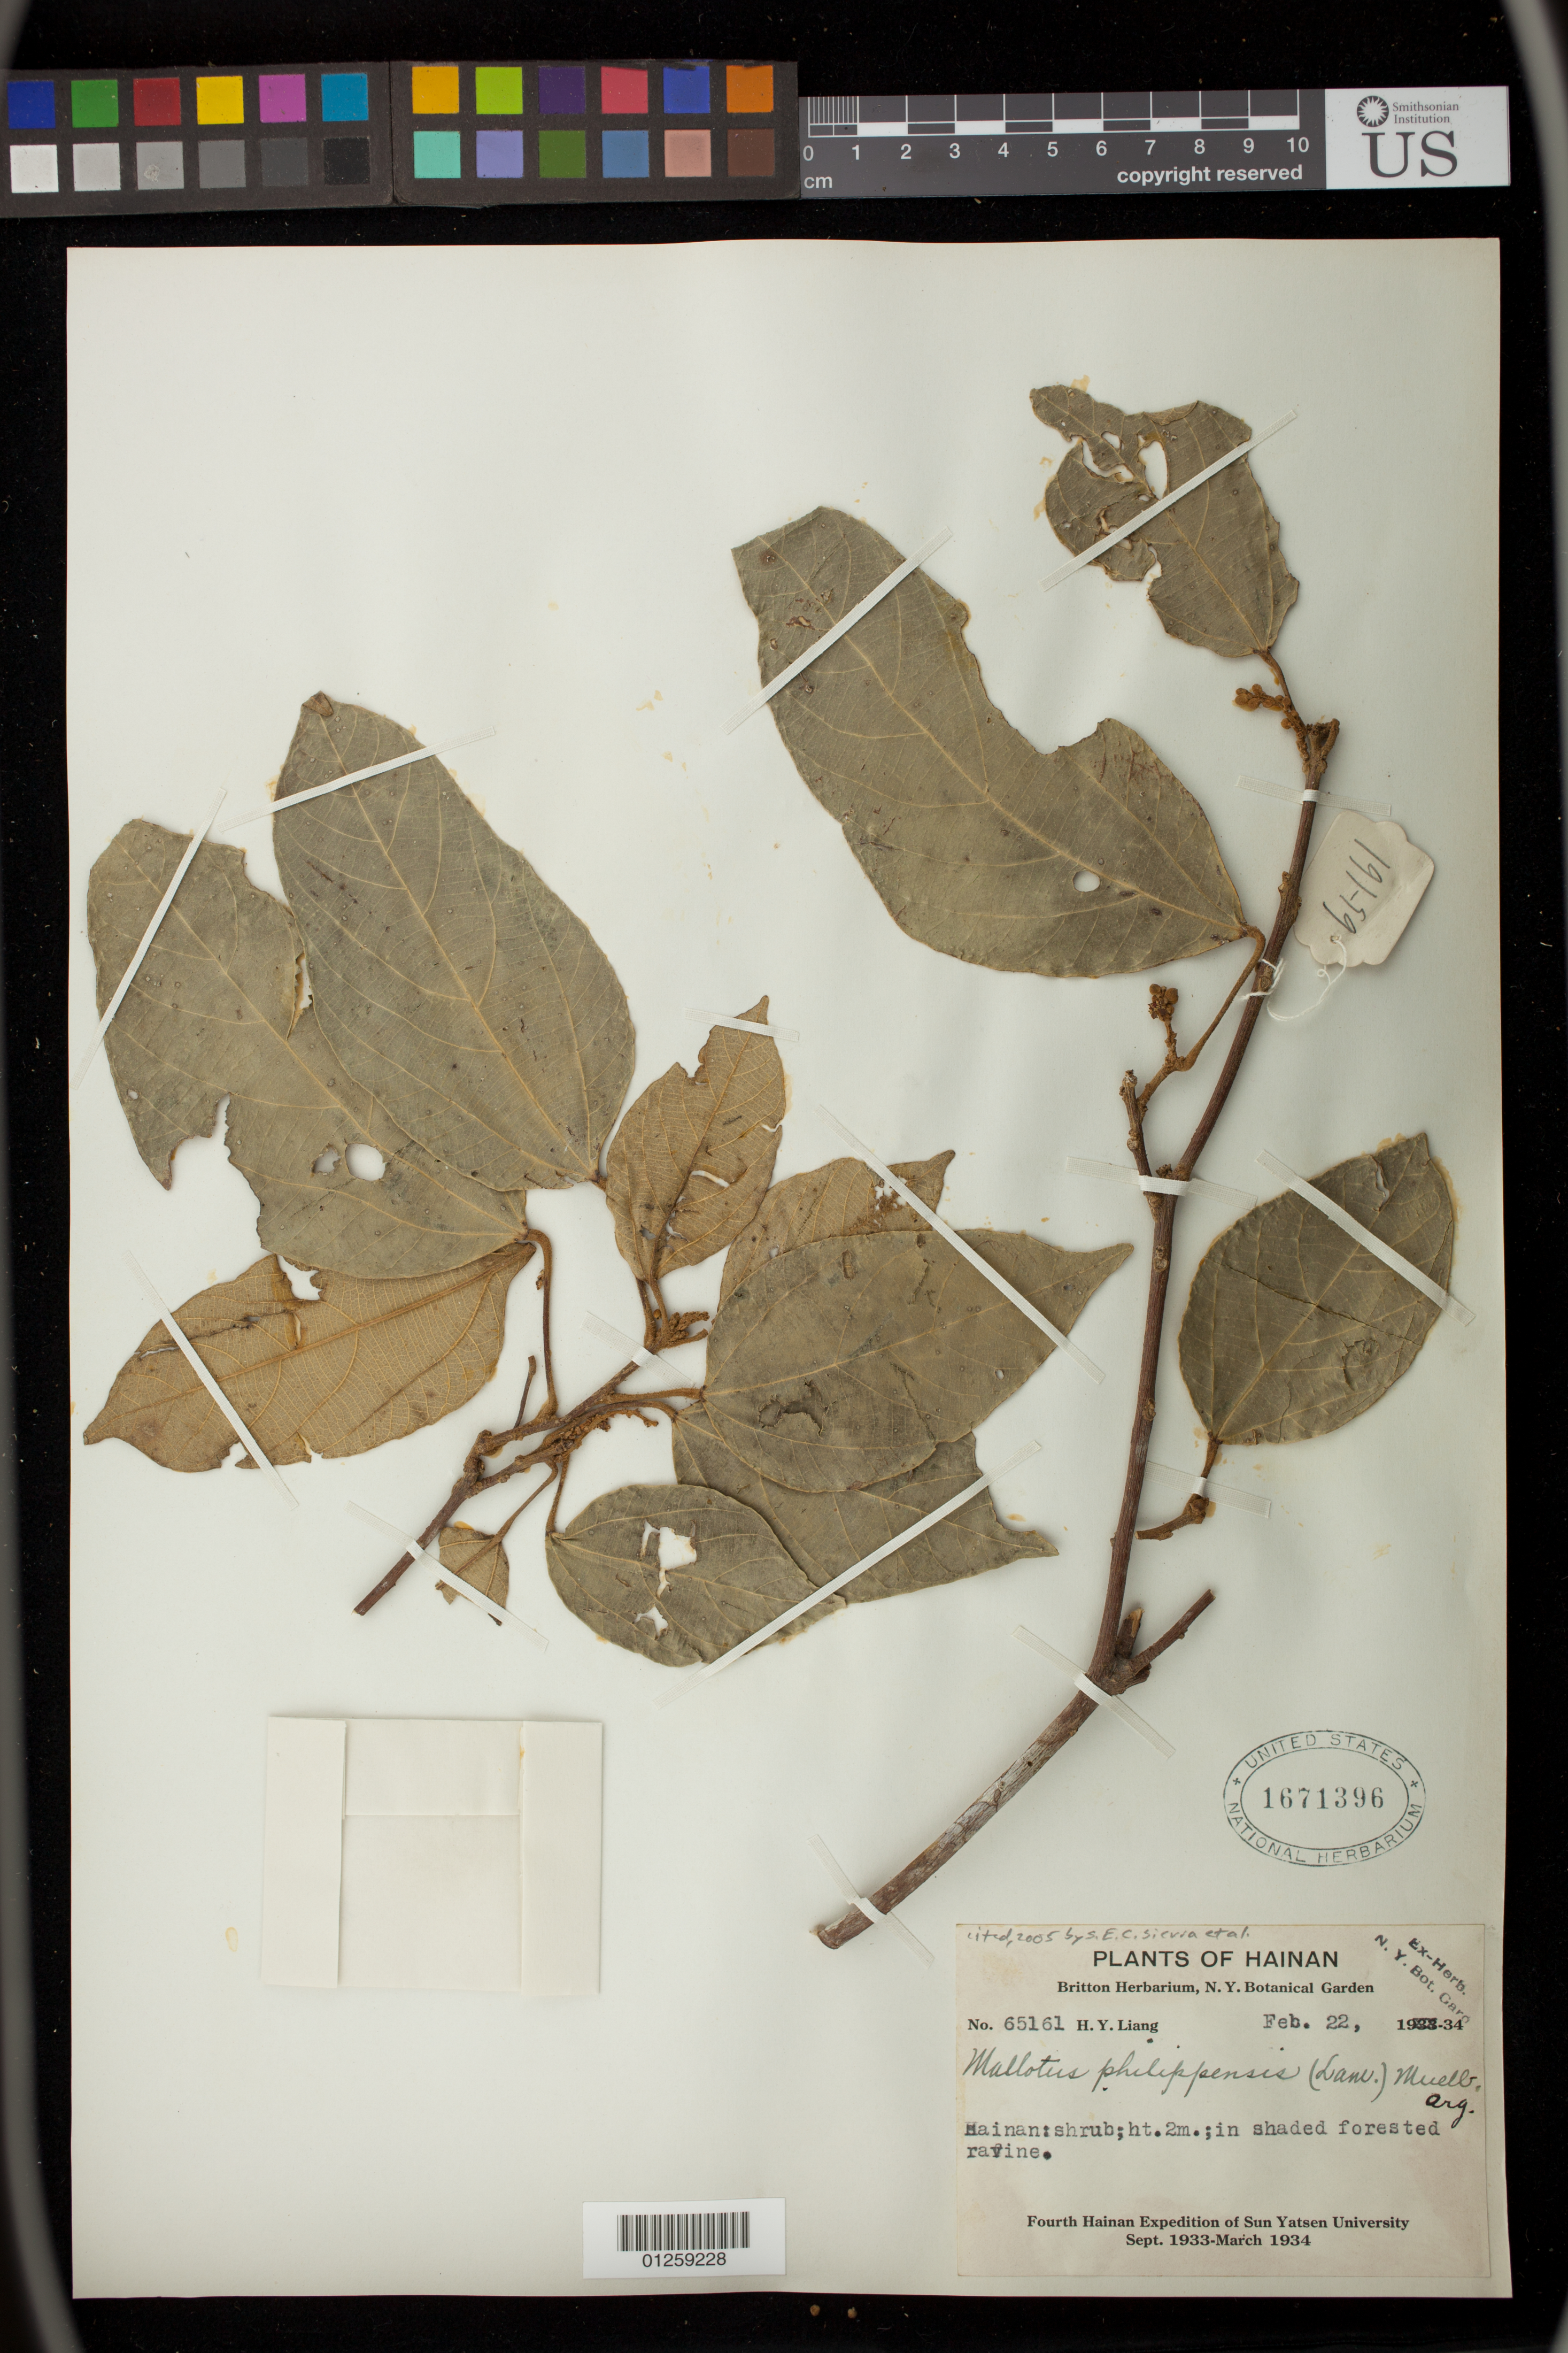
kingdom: Plantae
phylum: Tracheophyta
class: Magnoliopsida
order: Malpighiales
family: Euphorbiaceae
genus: Mallotus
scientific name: Mallotus philippensis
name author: (Lam.) Müll. Arg.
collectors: H. Y. Liang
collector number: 65161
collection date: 1934-02-22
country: China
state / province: Hainan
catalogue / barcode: US 1671396